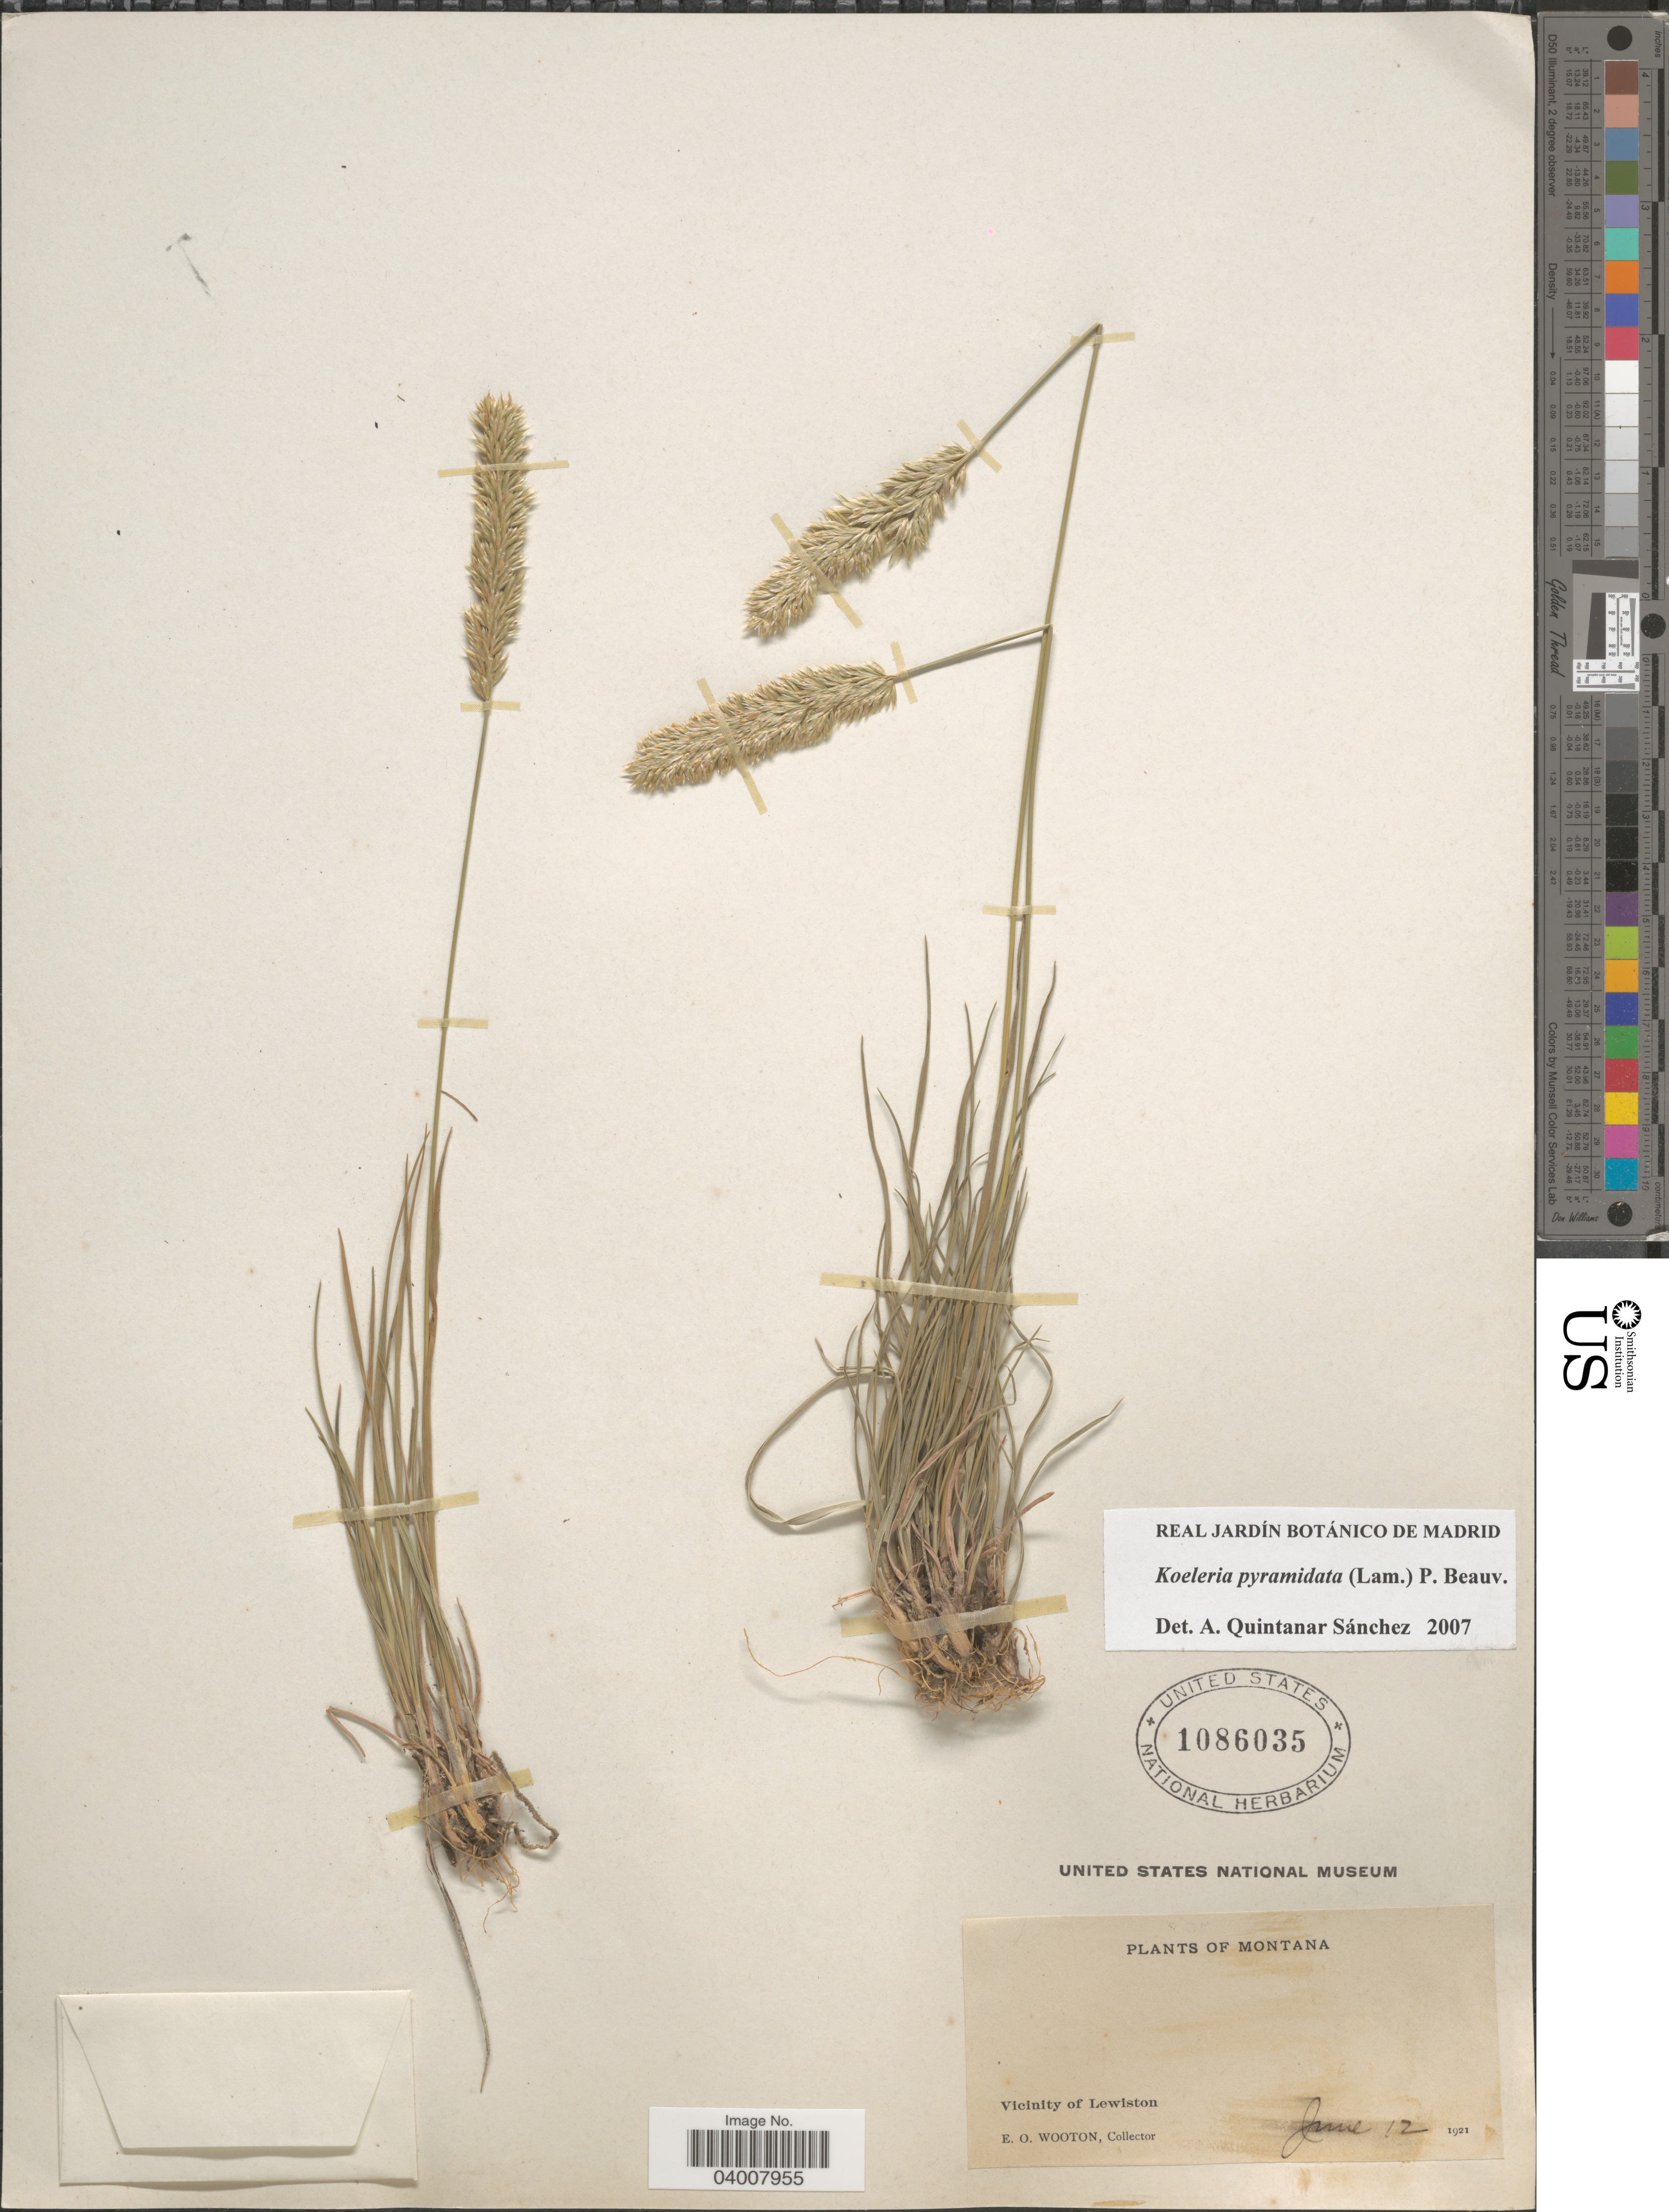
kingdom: Plantae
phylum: Tracheophyta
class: Liliopsida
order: Poales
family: Poaceae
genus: Koeleria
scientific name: Koeleria pyramidata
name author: (Lam.) P. Beauv.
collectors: E. O. Wooton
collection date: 1921-06-12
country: United States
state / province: Montana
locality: Vicinity of Lewiston.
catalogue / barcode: US 1086035